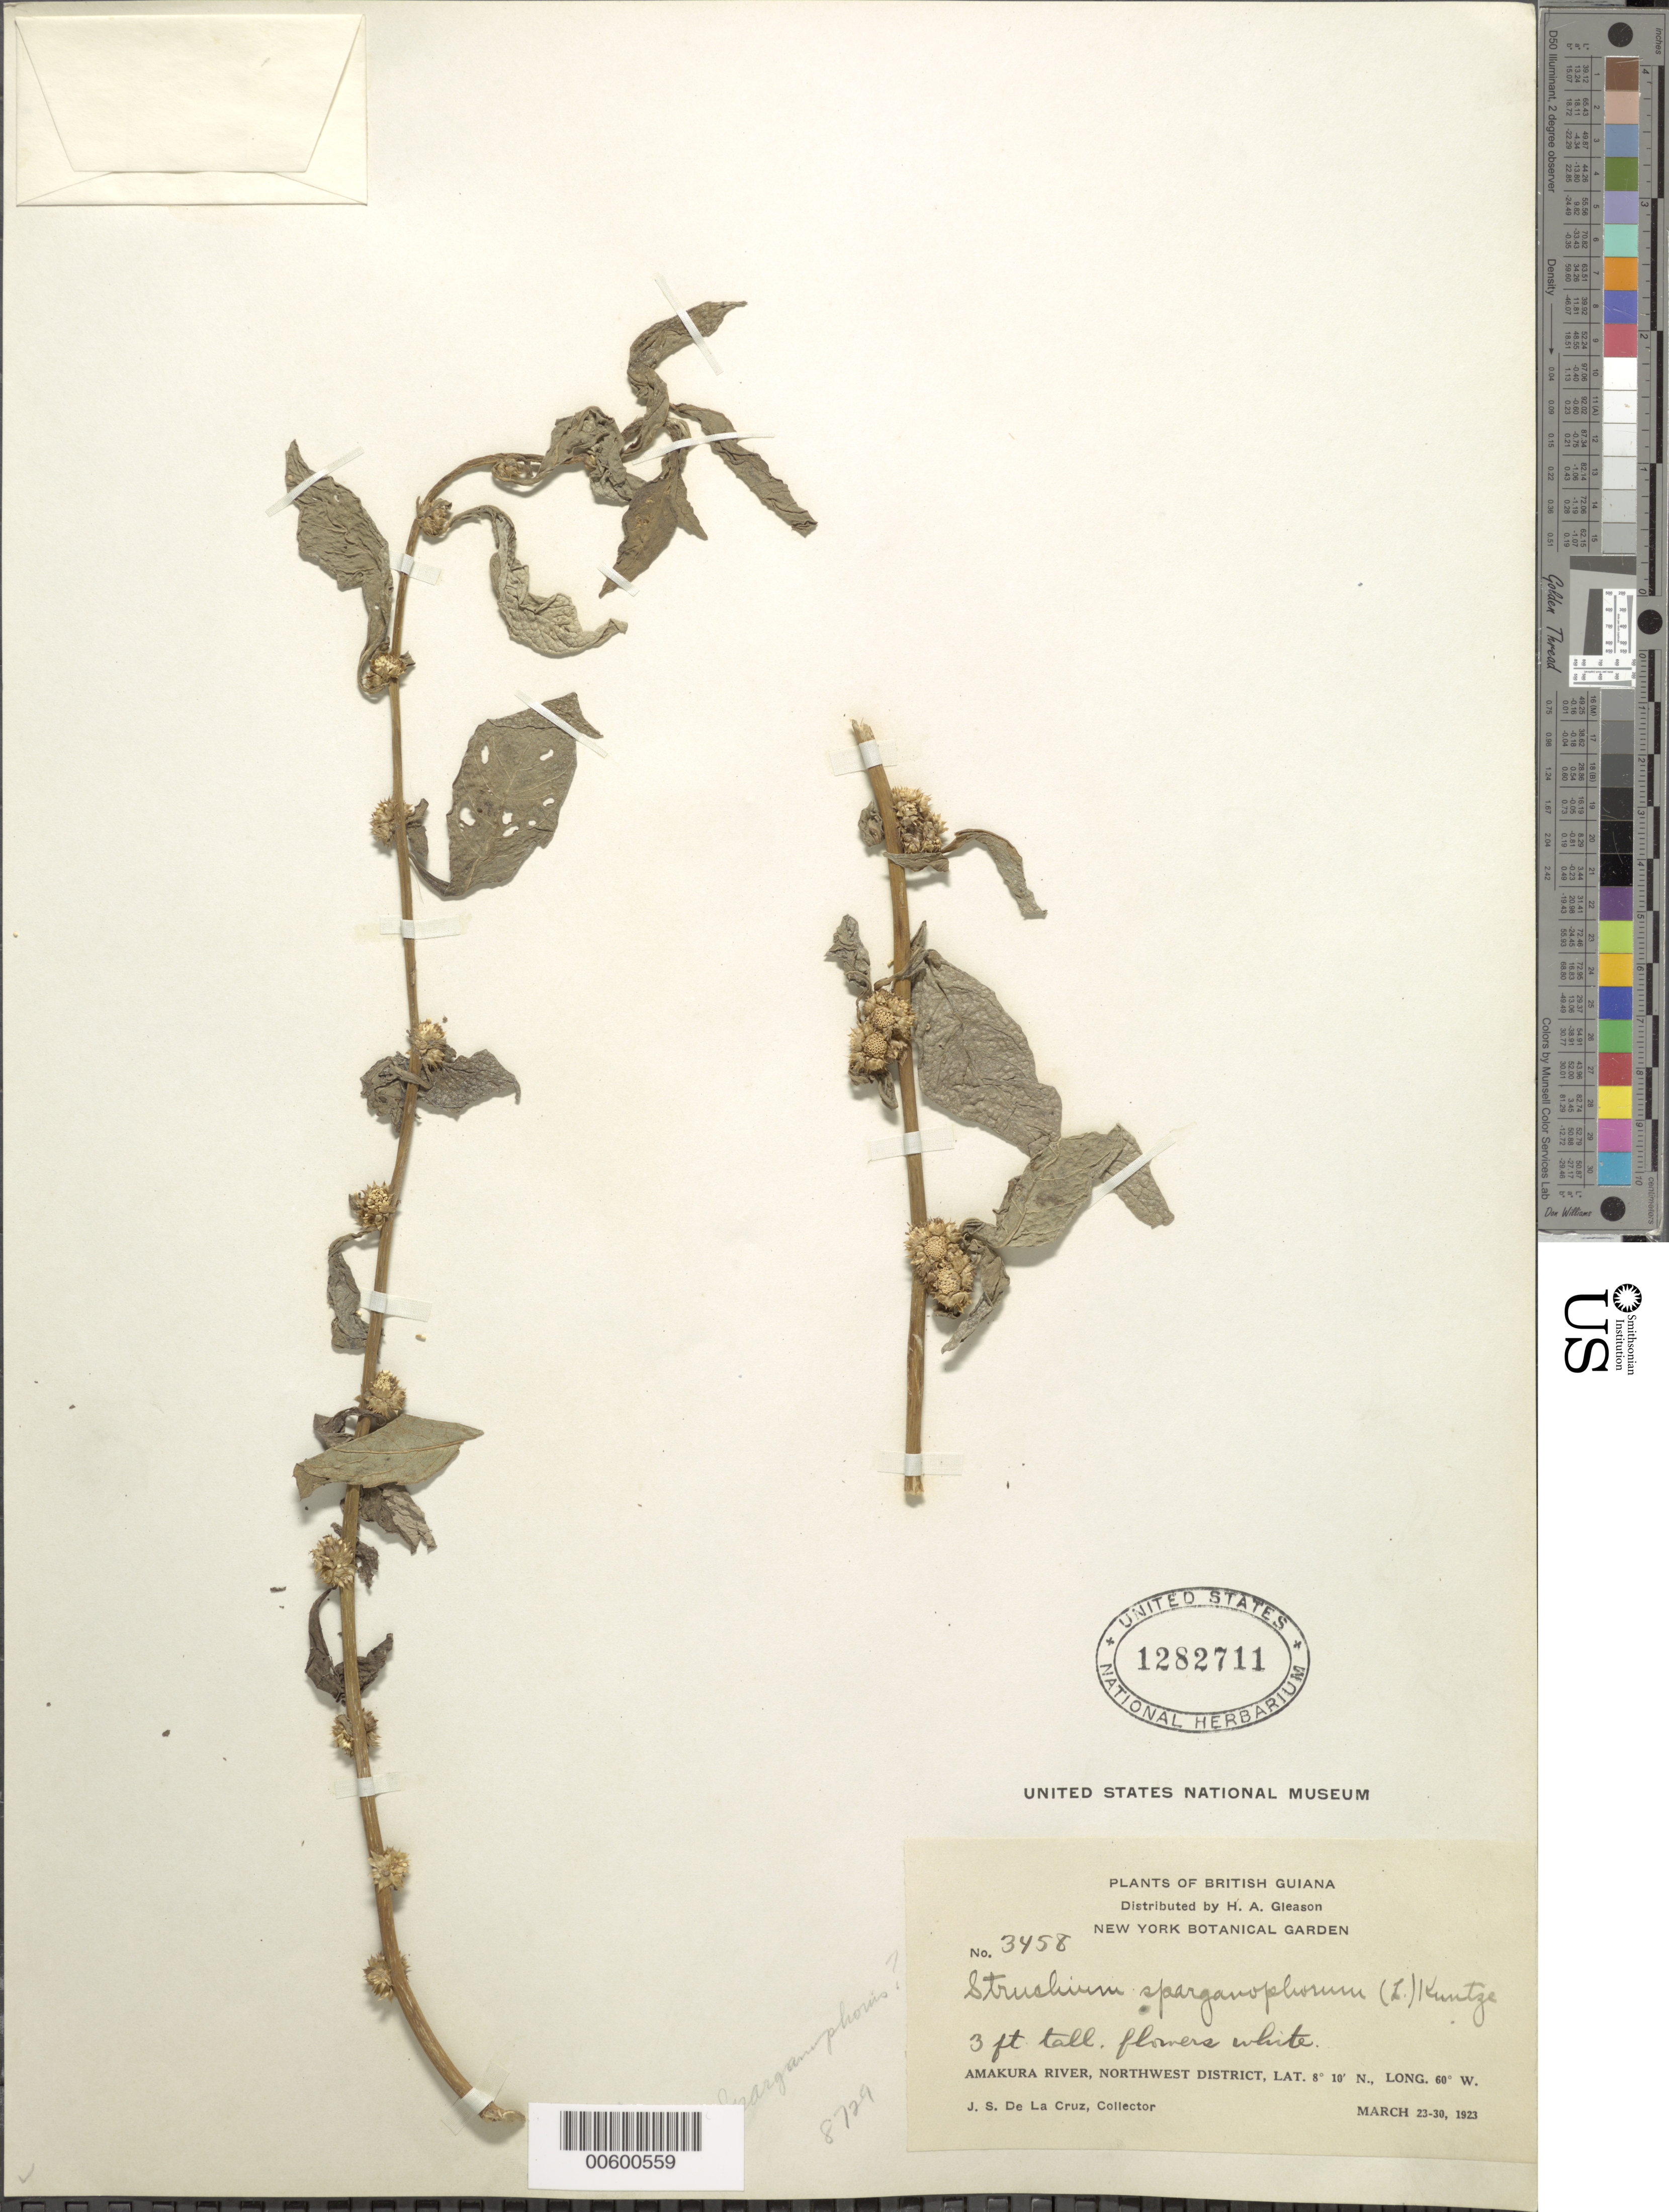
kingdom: Plantae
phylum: Tracheophyta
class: Magnoliopsida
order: Asterales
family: Asteraceae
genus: Struchium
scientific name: Struchium sparganophorum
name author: (L.) Kuntze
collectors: J. S. de la Cruz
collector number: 3458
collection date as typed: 23-Mar-23 to 30-Mar-23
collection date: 1923-03-23/1923-03-30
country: Guyana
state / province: Barima-Waini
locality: Amakura R., NW District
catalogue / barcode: US 1282711